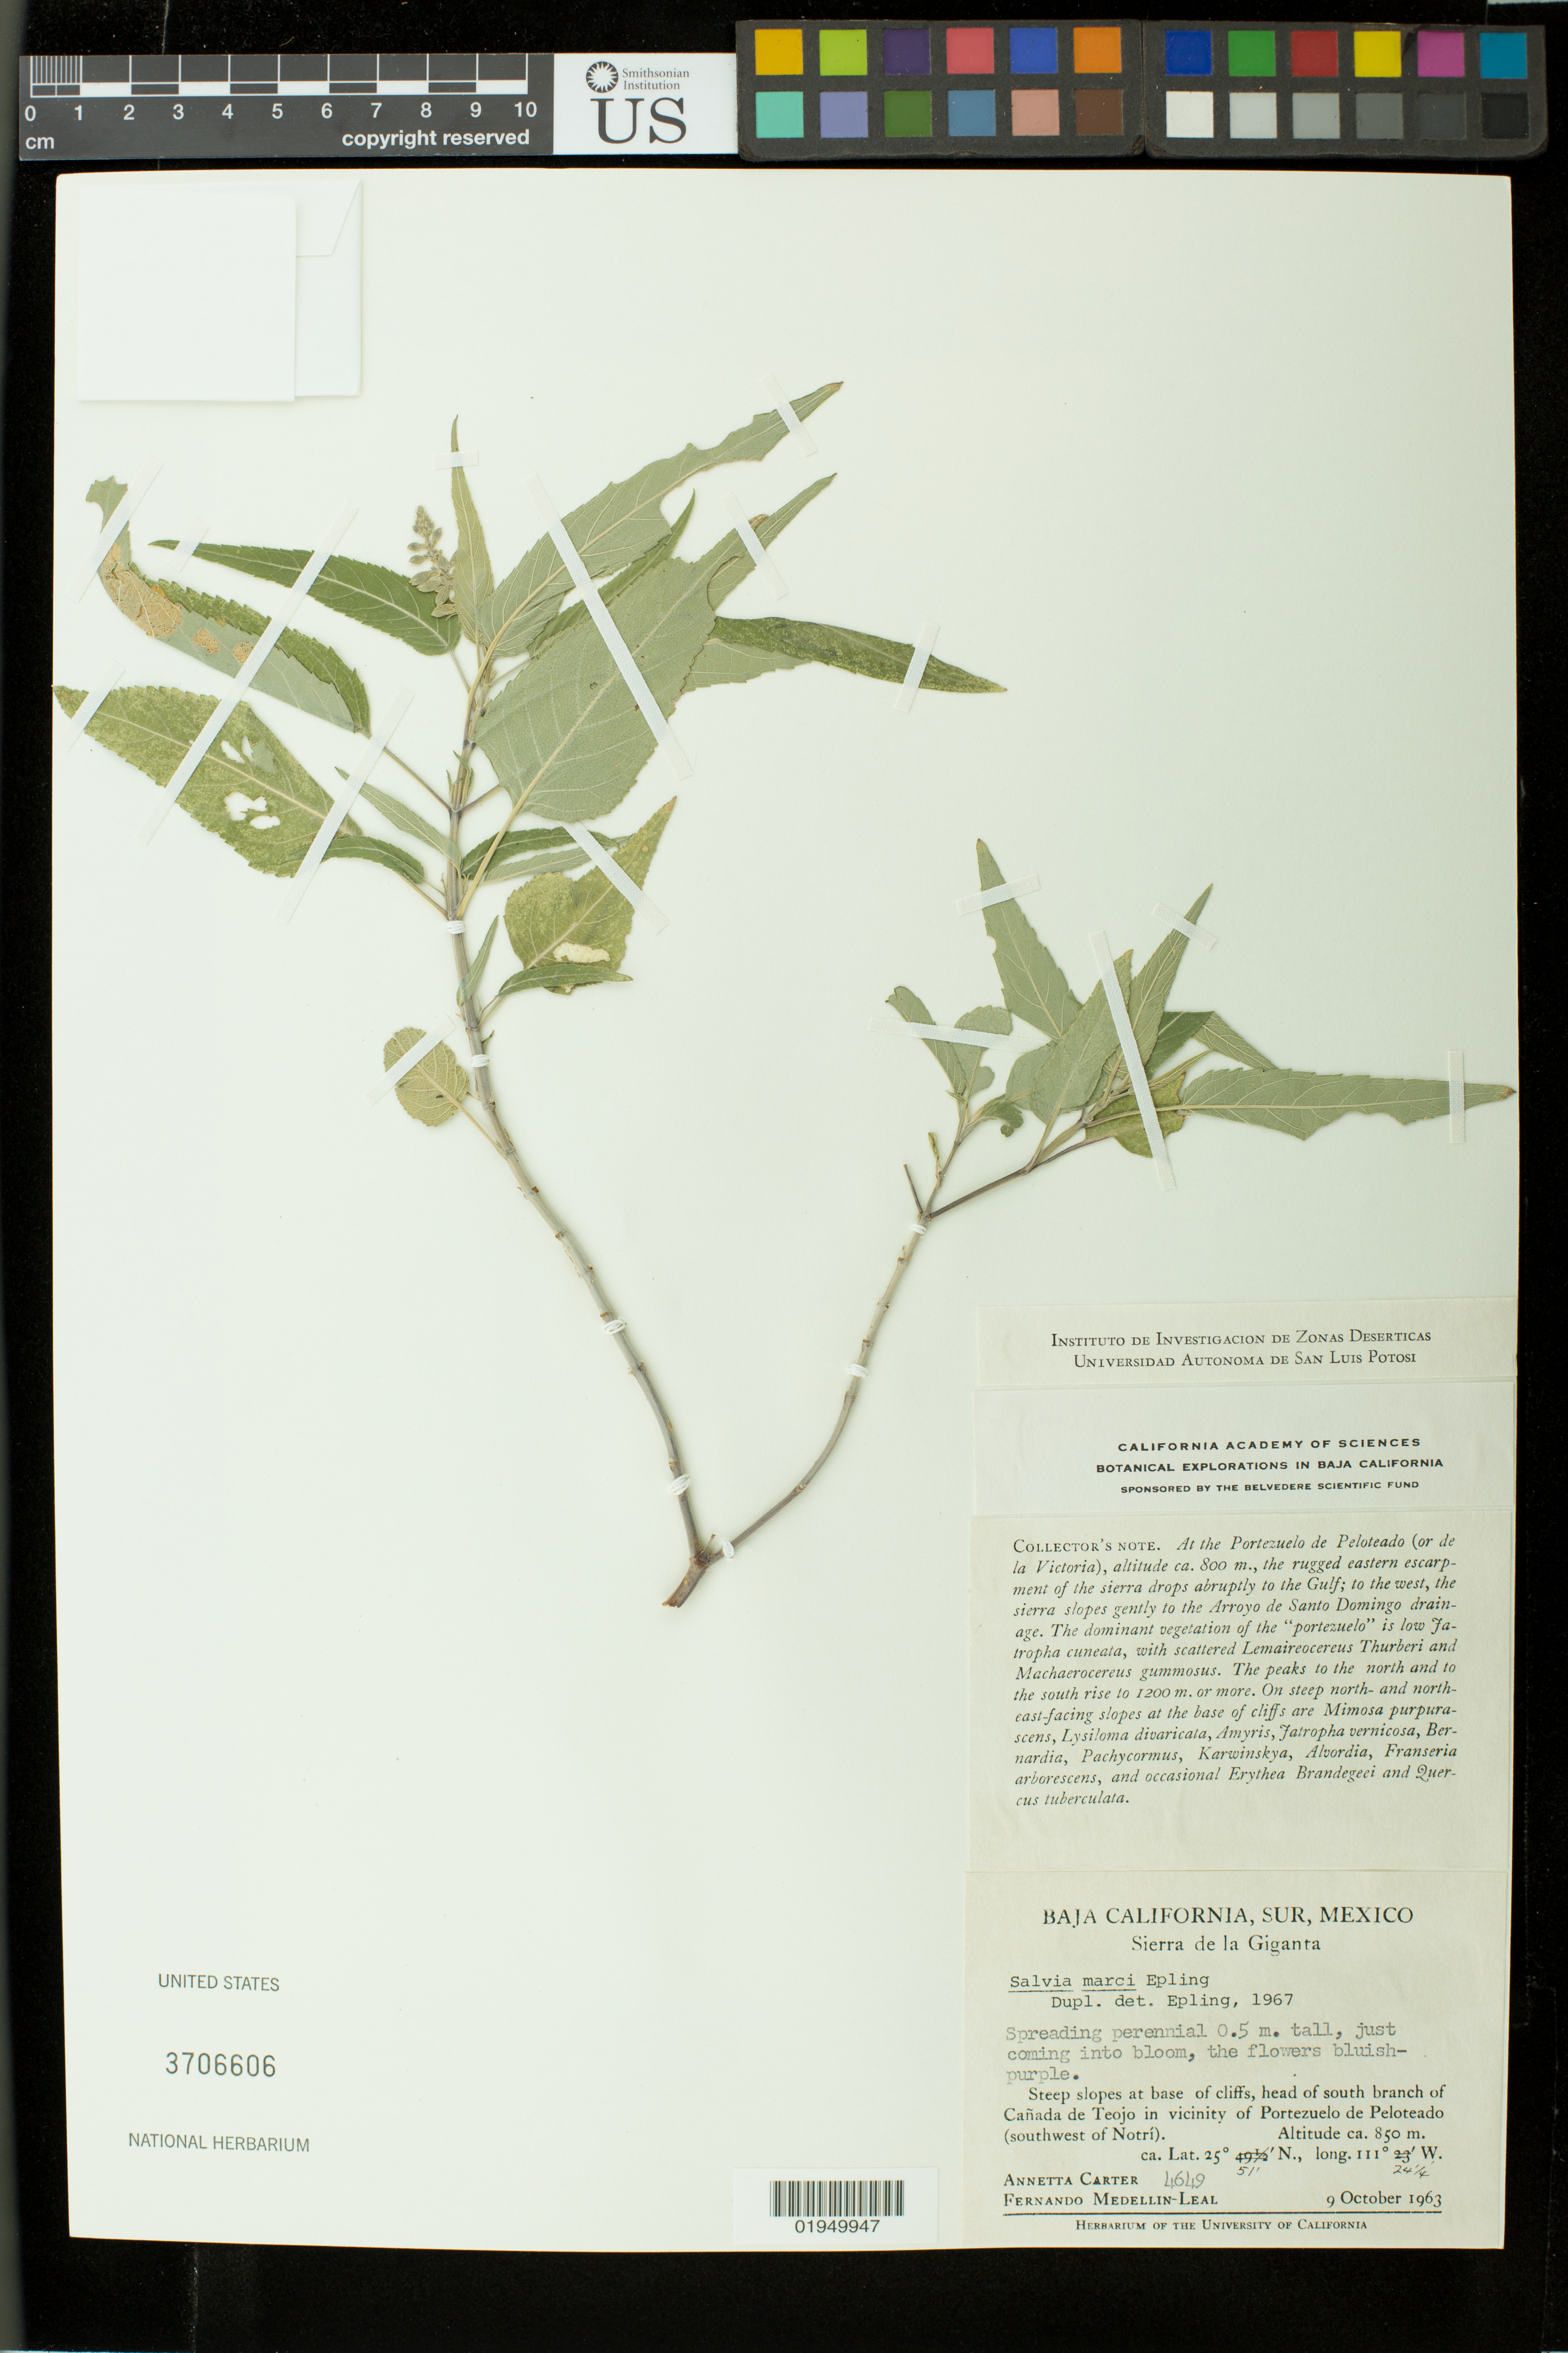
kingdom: Plantae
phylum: Tracheophyta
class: Magnoliopsida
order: Lamiales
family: Lamiaceae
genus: Salvia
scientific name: Salvia marci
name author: Epling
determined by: Epling, C. C.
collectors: A. Carter & F. M. Leal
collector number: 4649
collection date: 1963-10-09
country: Mexico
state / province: Baja California Sur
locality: Sierra de la Giganta. Steep slopes at base of cliffs, head of south branch of Canada de Teojo in vicinity of Portezuelo de Peloteado (southwest of Notri).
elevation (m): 850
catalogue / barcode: US 3706606